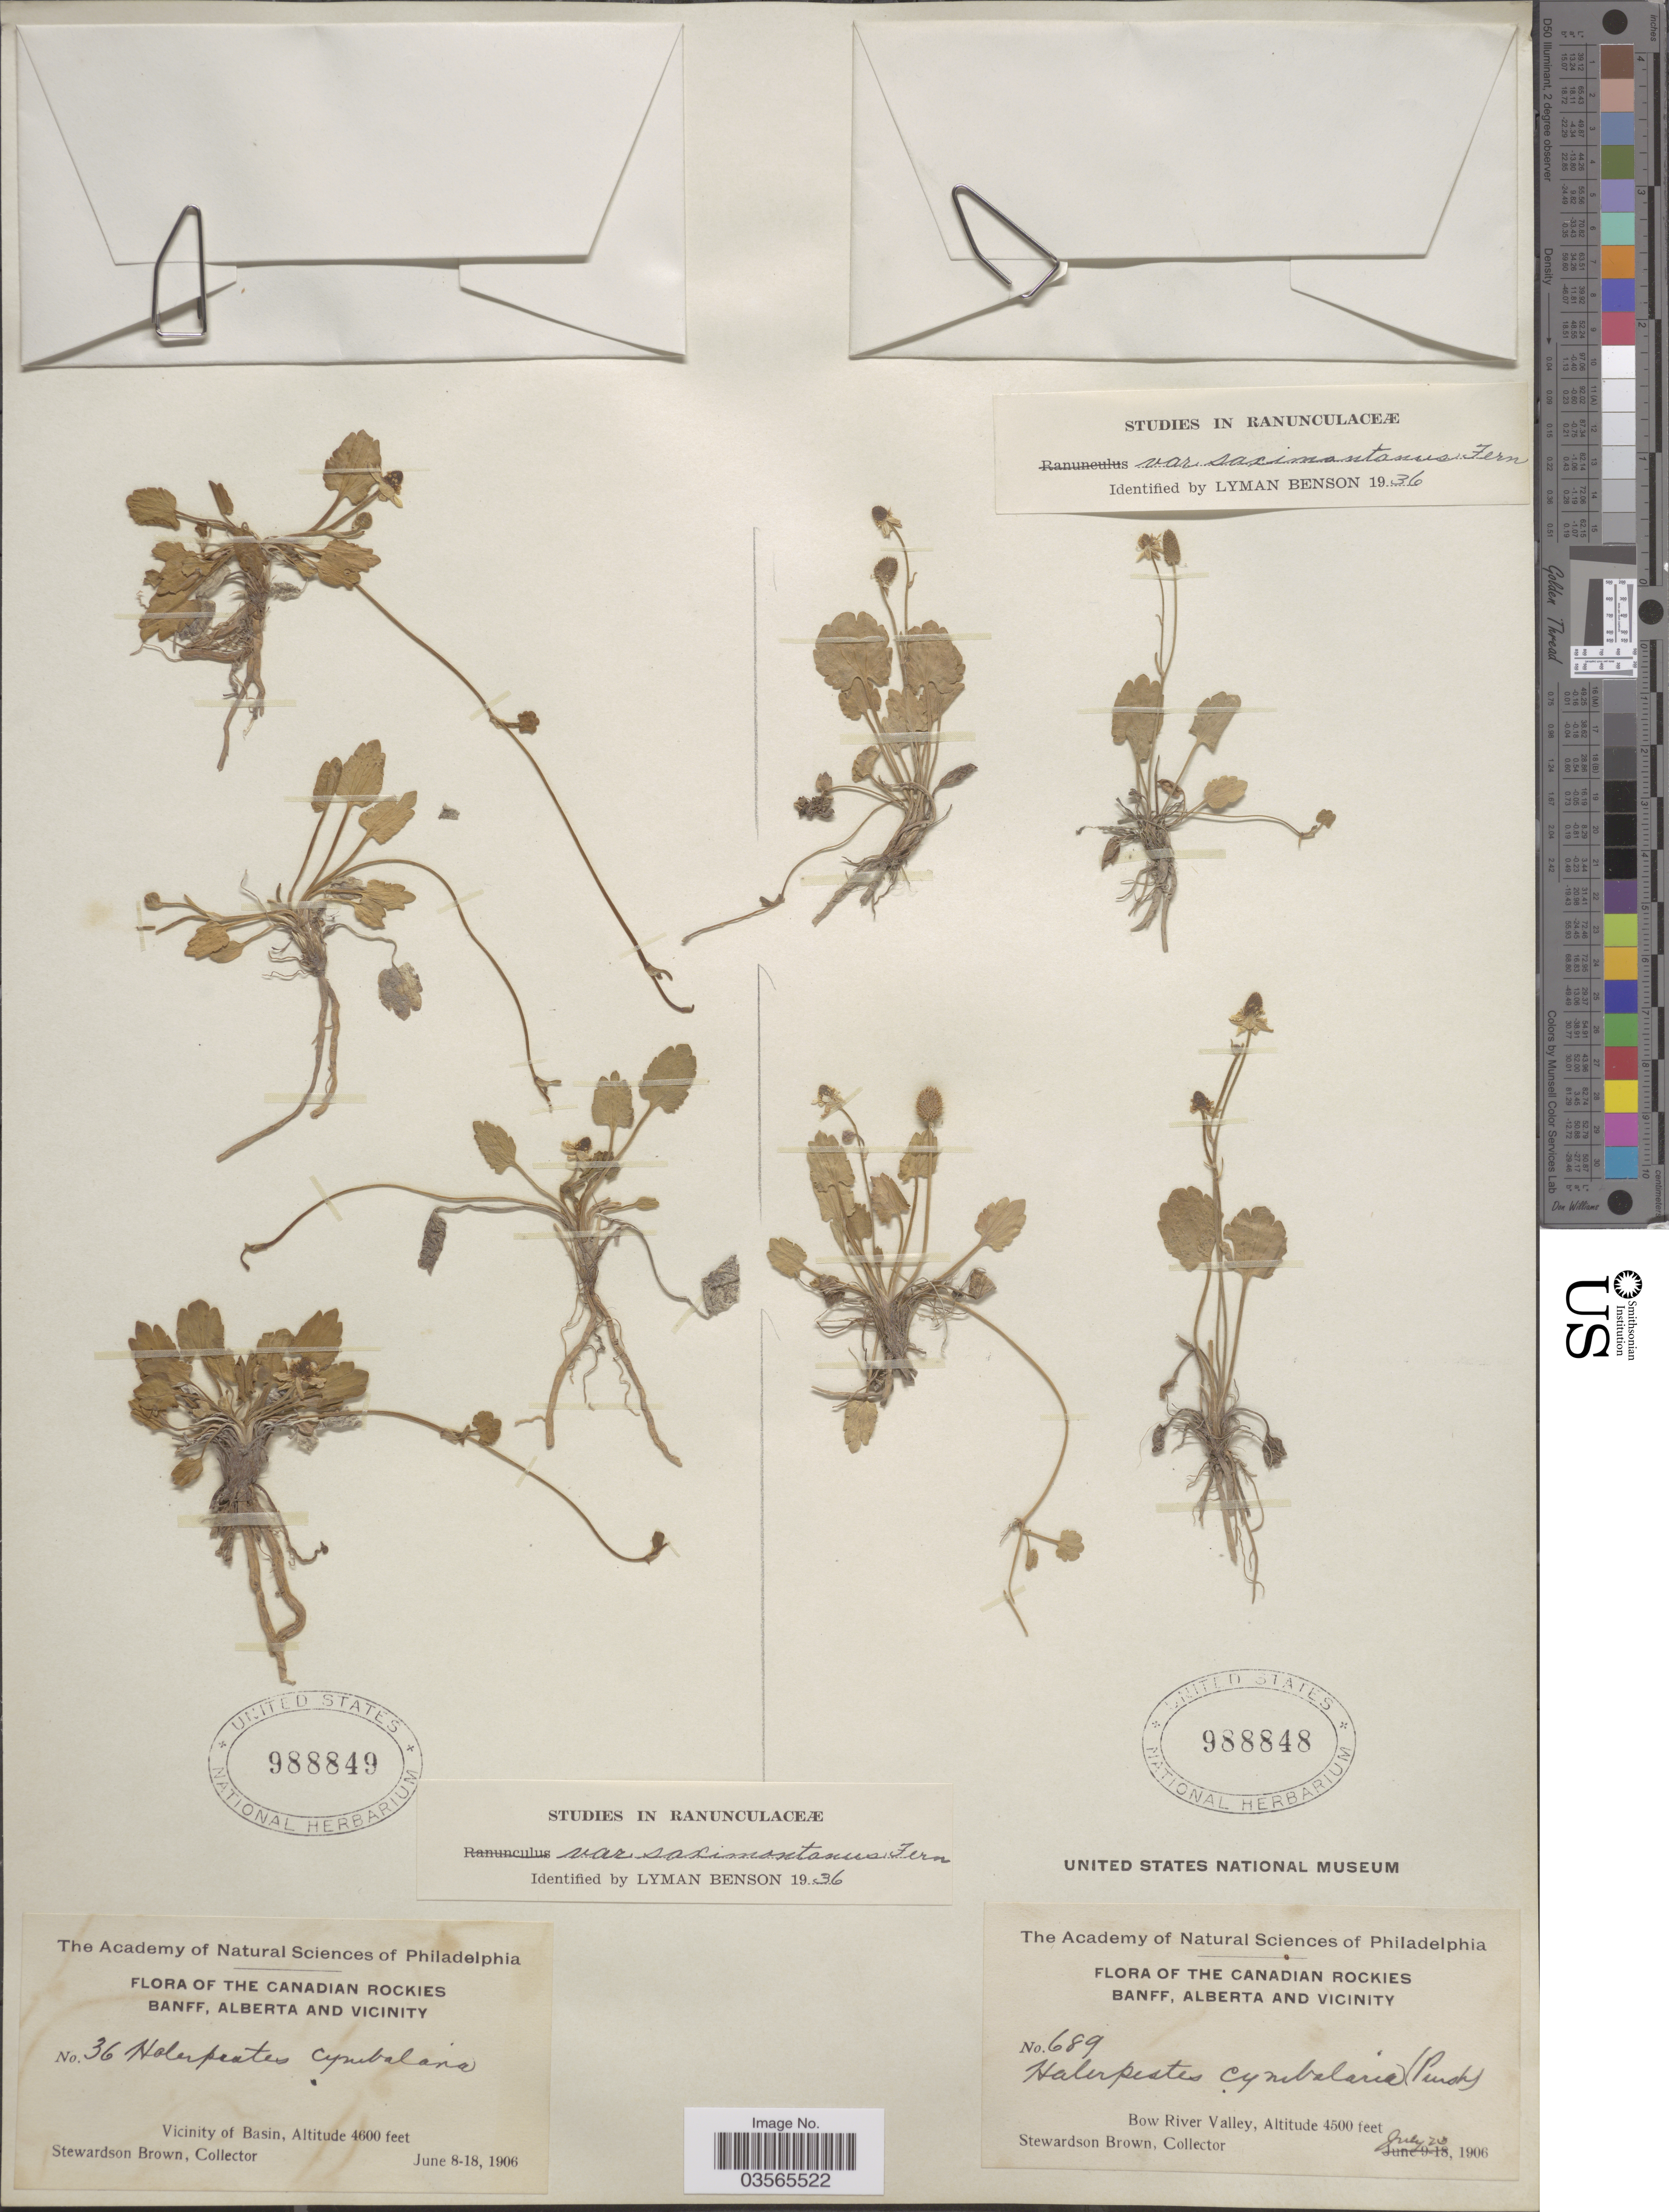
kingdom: Plantae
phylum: Tracheophyta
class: Magnoliopsida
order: Ranunculales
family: Ranunculaceae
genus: Halerpestes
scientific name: Halerpestes cymbalaria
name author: (Pursh) Greene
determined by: Strong, M. T., (US), Smithsonian Institution - National Museum of Natural History (UNITED STATES)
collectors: S. Brown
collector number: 36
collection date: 1906-06-08/1906-06-18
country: Canada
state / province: Alberta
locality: The Canadian Rockies. Banff, Alberta and Vicinity. Vicinity of Basin.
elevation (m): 1402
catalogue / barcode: US 988849